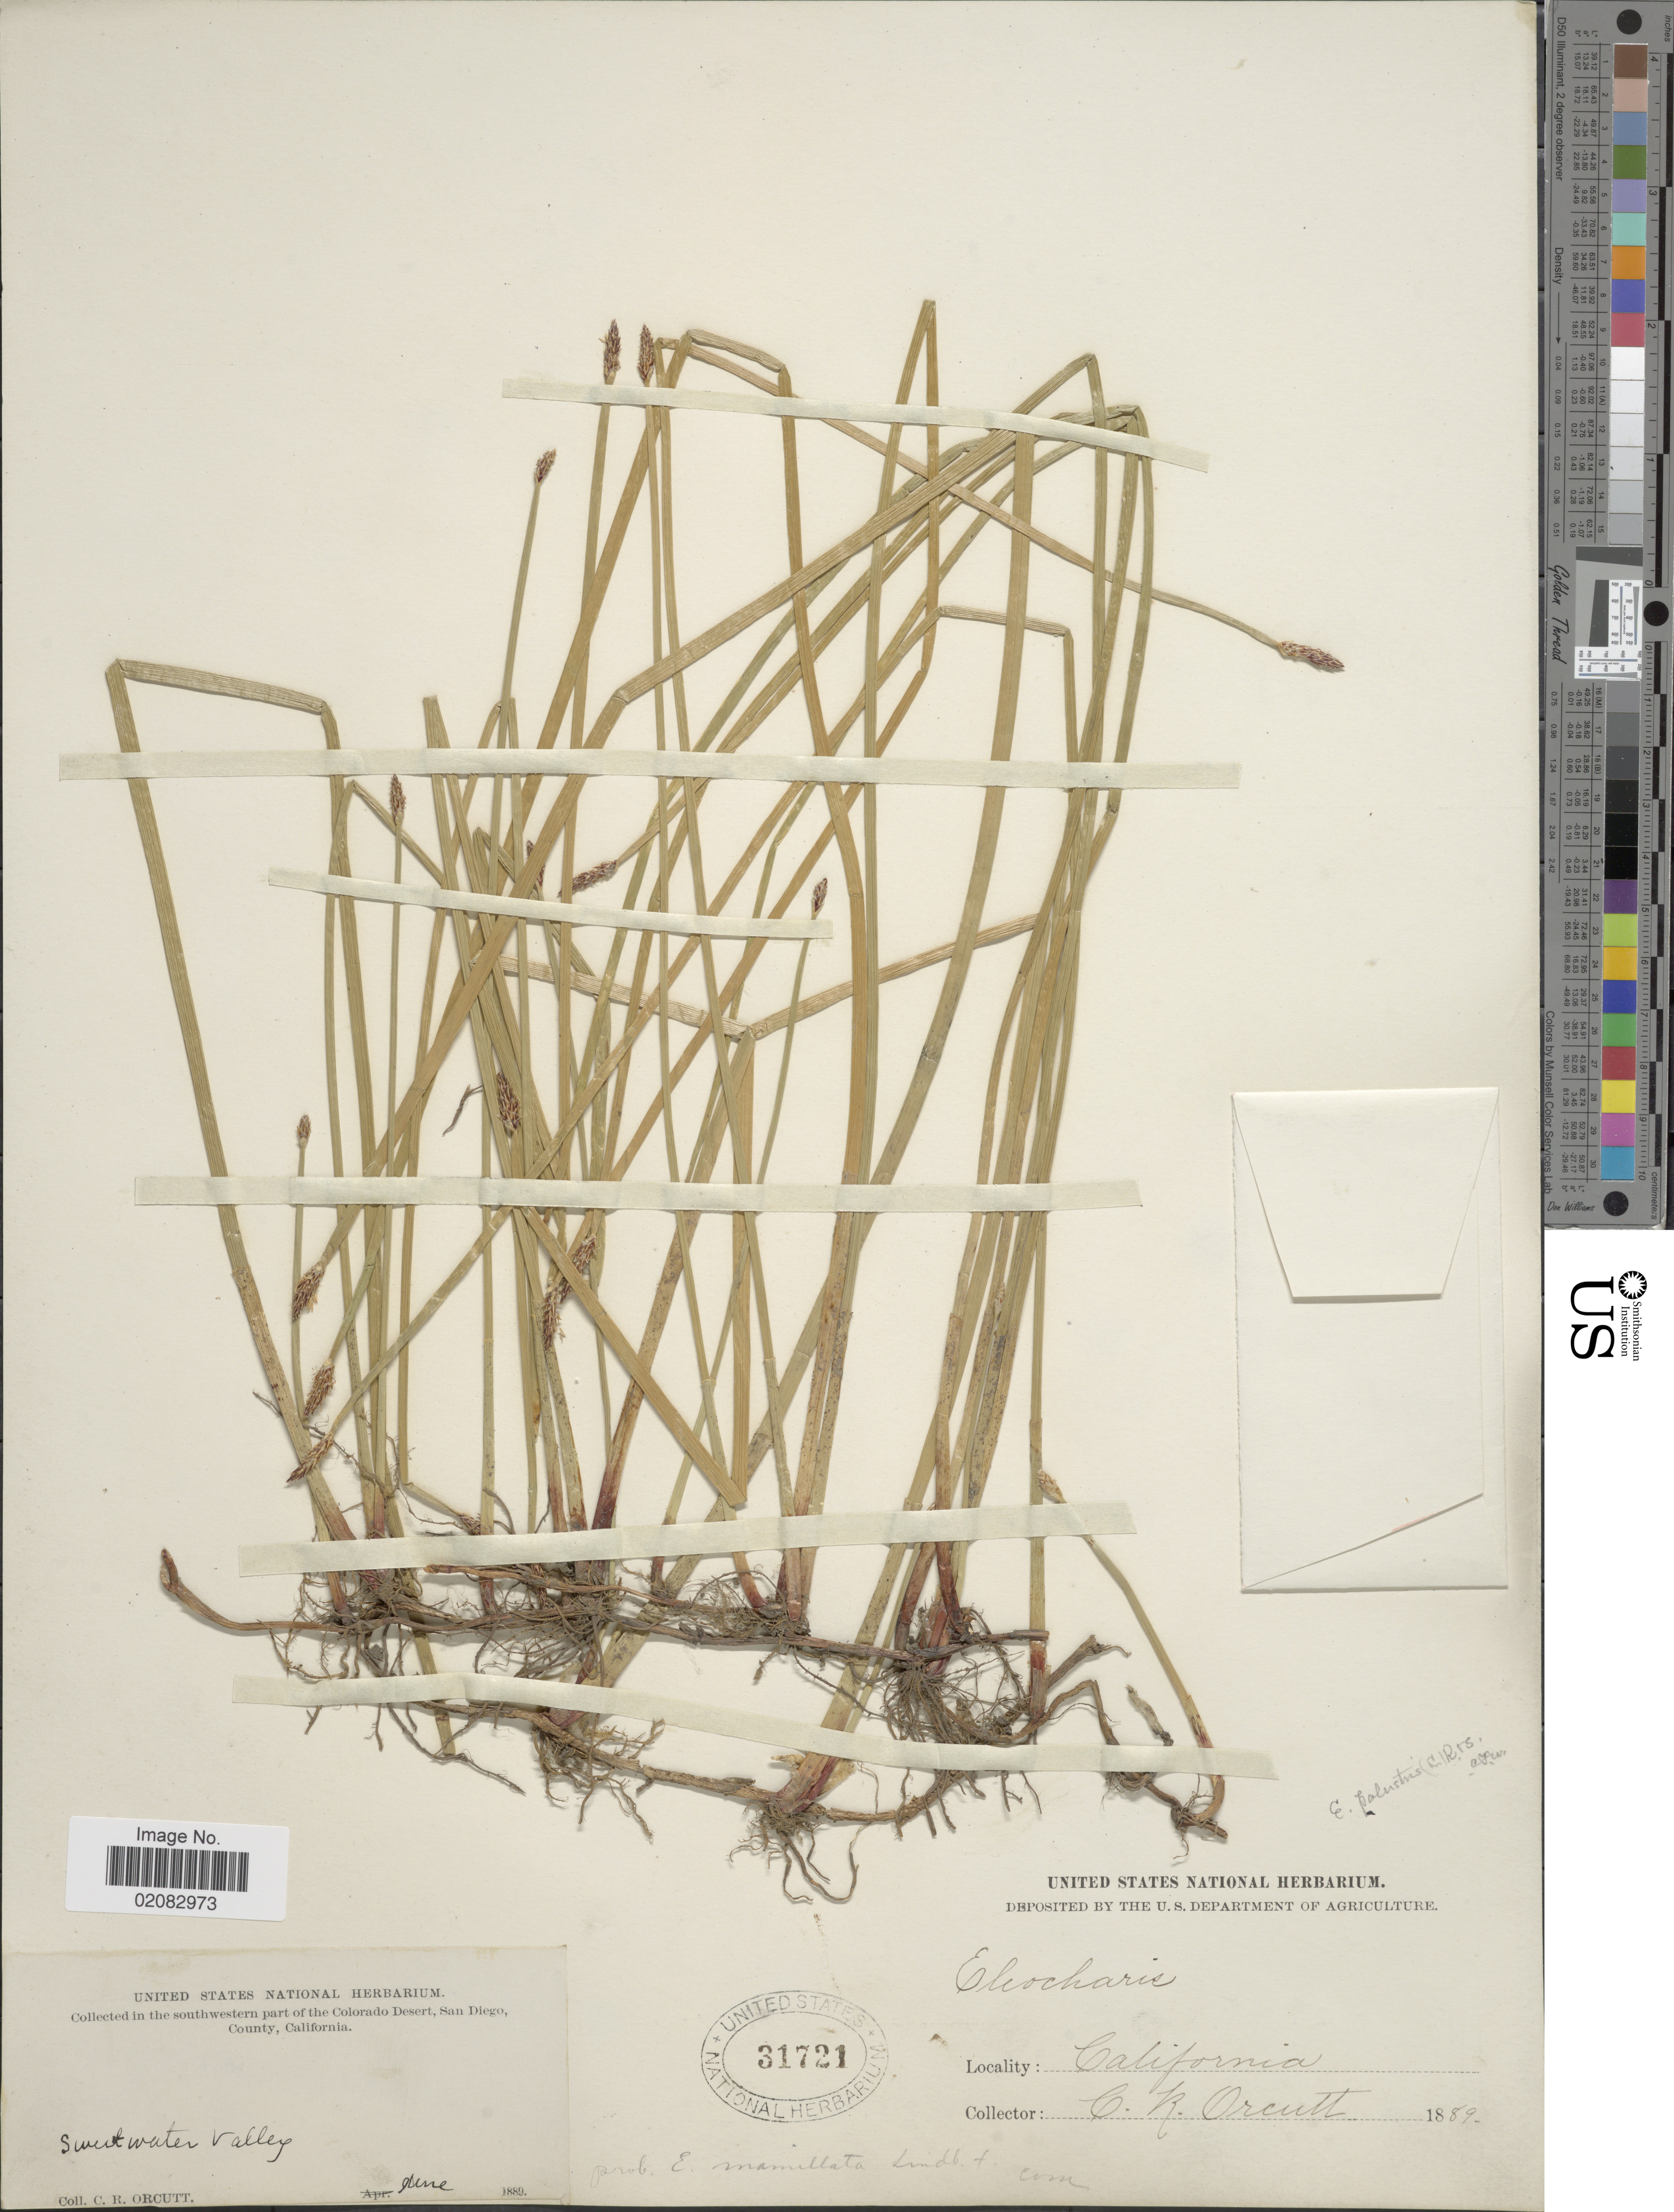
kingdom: Plantae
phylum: Tracheophyta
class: Liliopsida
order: Poales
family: Cyperaceae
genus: Eleocharis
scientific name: Eleocharis macrostachya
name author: Britton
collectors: C. R. Orcutt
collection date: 1889-06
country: United States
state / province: California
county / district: San Diego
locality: Southwestern part of the Colorado Desert, San Diego County, Sweetwater Valley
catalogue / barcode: US 31721